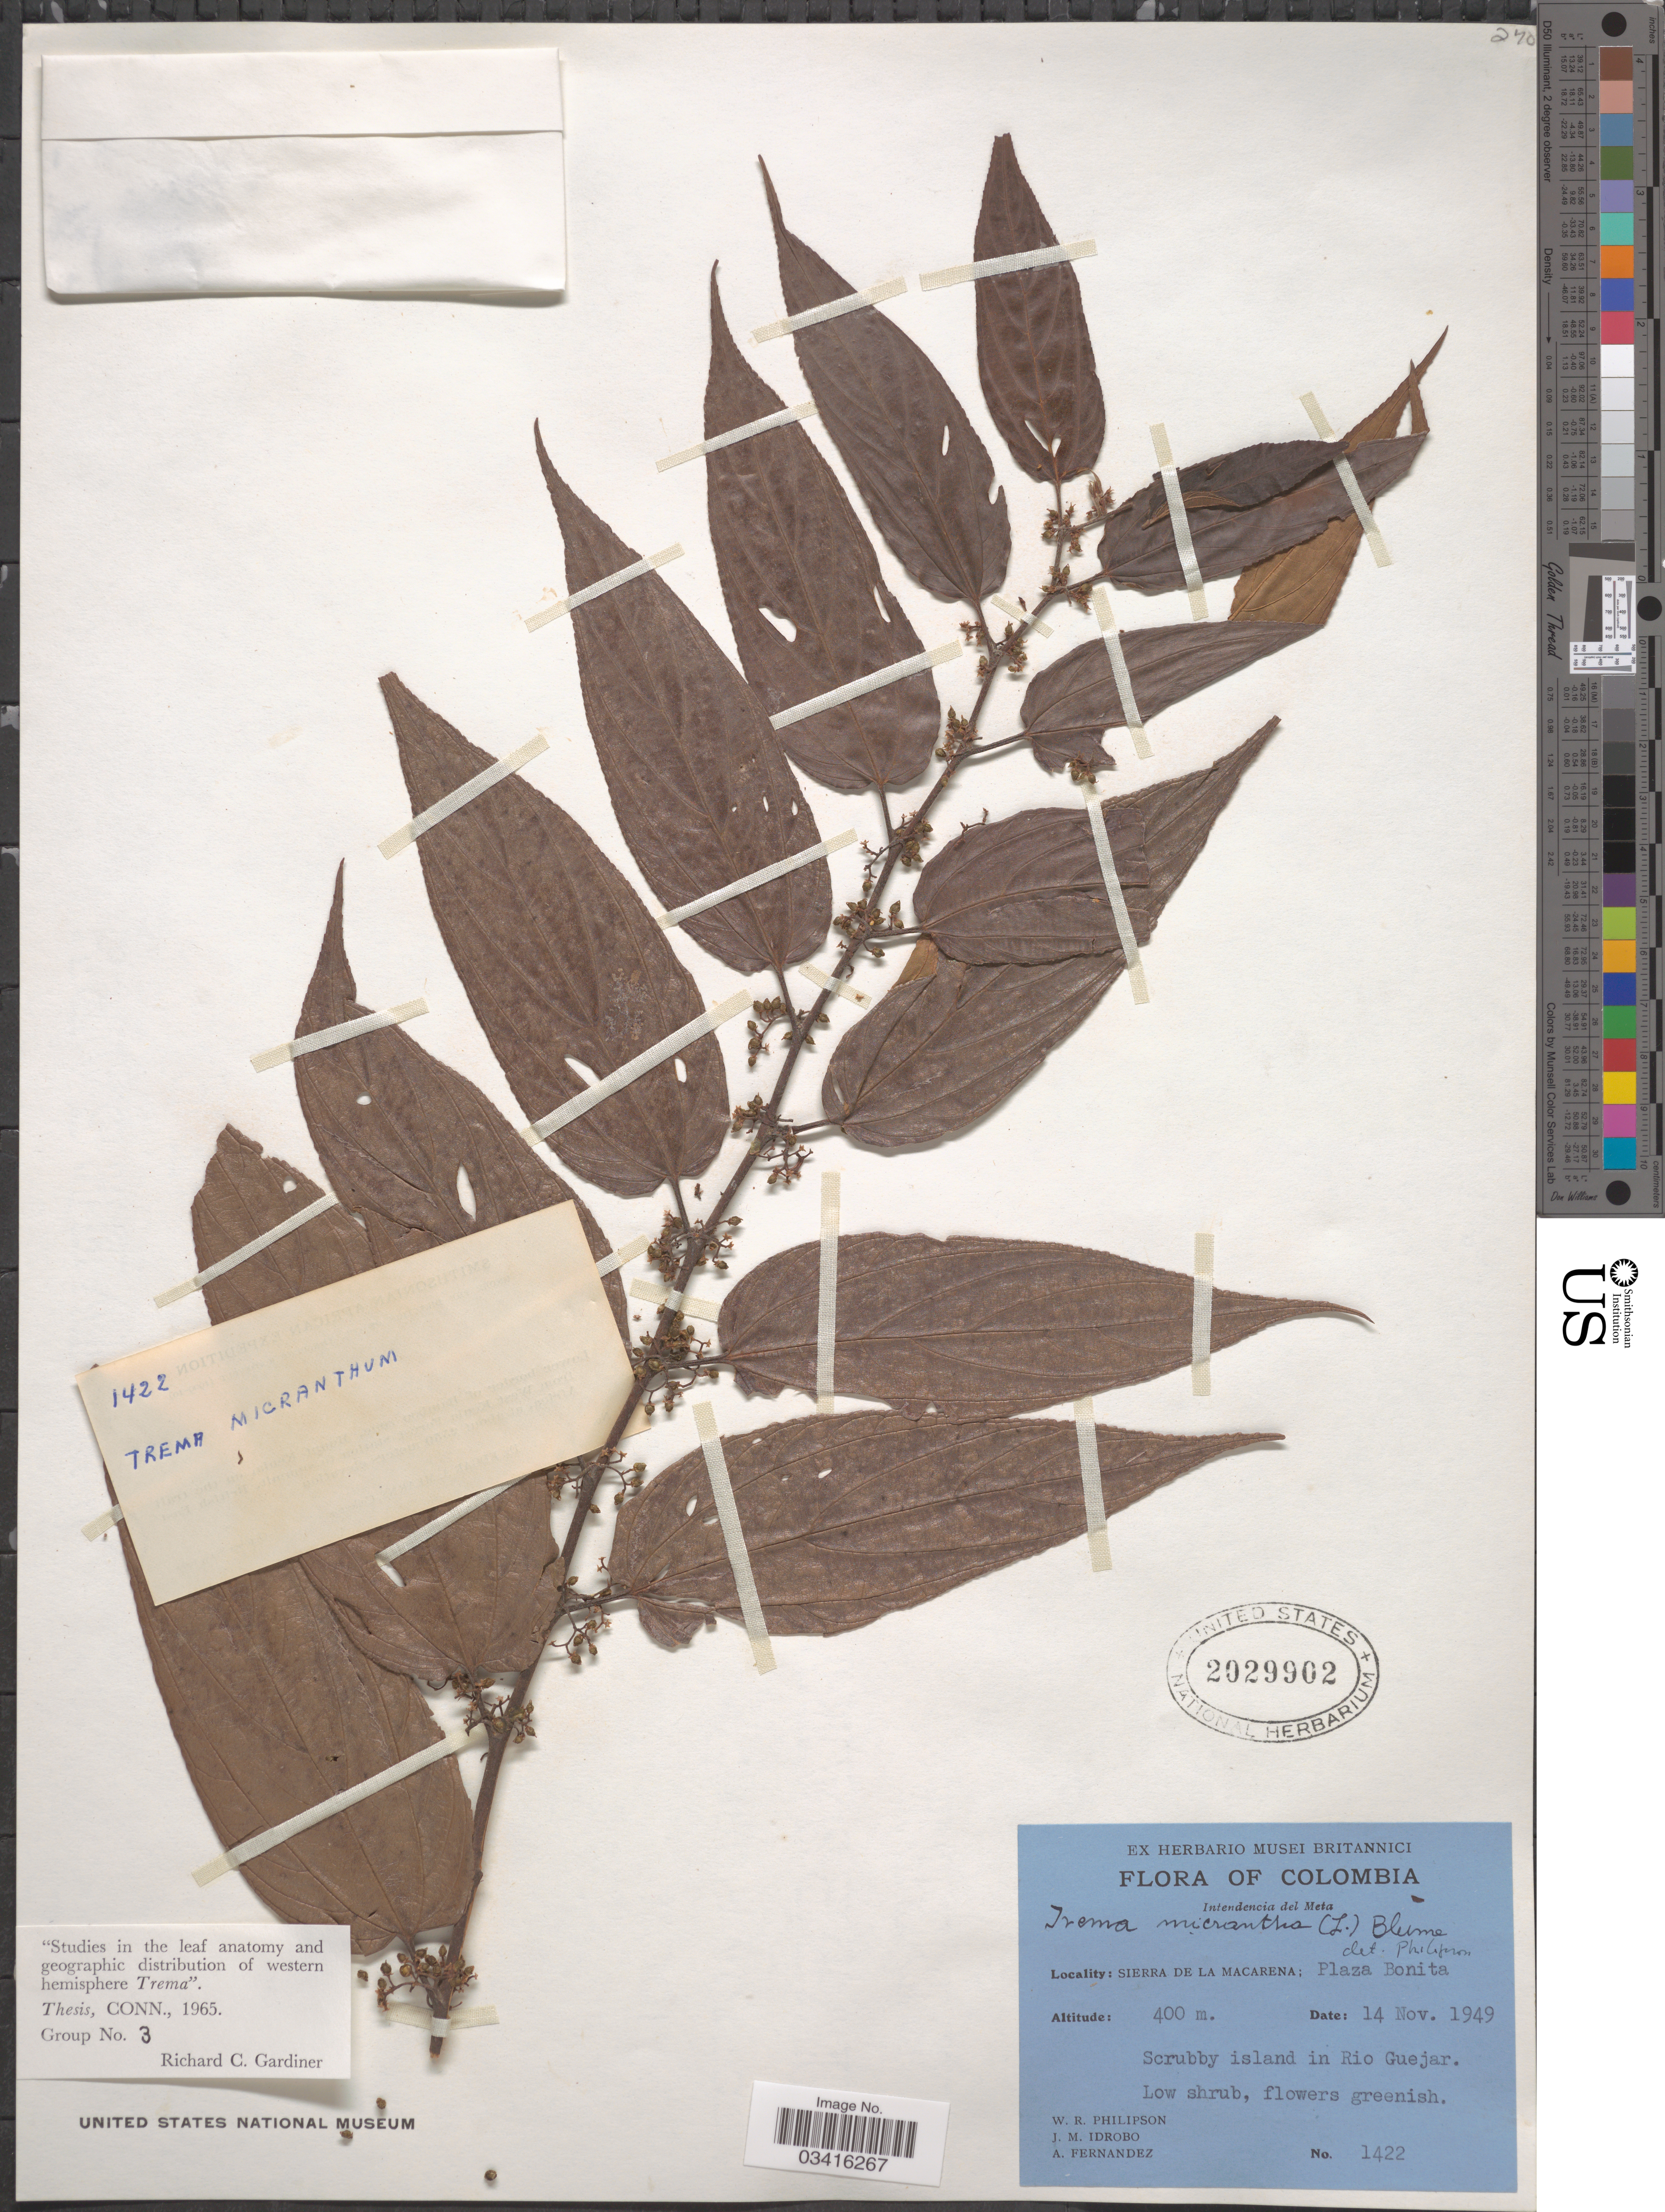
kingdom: Plantae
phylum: Tracheophyta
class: Magnoliopsida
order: Rosales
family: Cannabaceae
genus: Trema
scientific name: Trema micranthum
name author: (L.) Blume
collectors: W. R. Philipson, J. M. Idrobo & A. Fernandez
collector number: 1422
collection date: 1949-11-14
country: Colombia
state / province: Meta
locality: Intendencia del Meta. Sierra de la Macarena: Plaza Bonita.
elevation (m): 400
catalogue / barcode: US 2029902